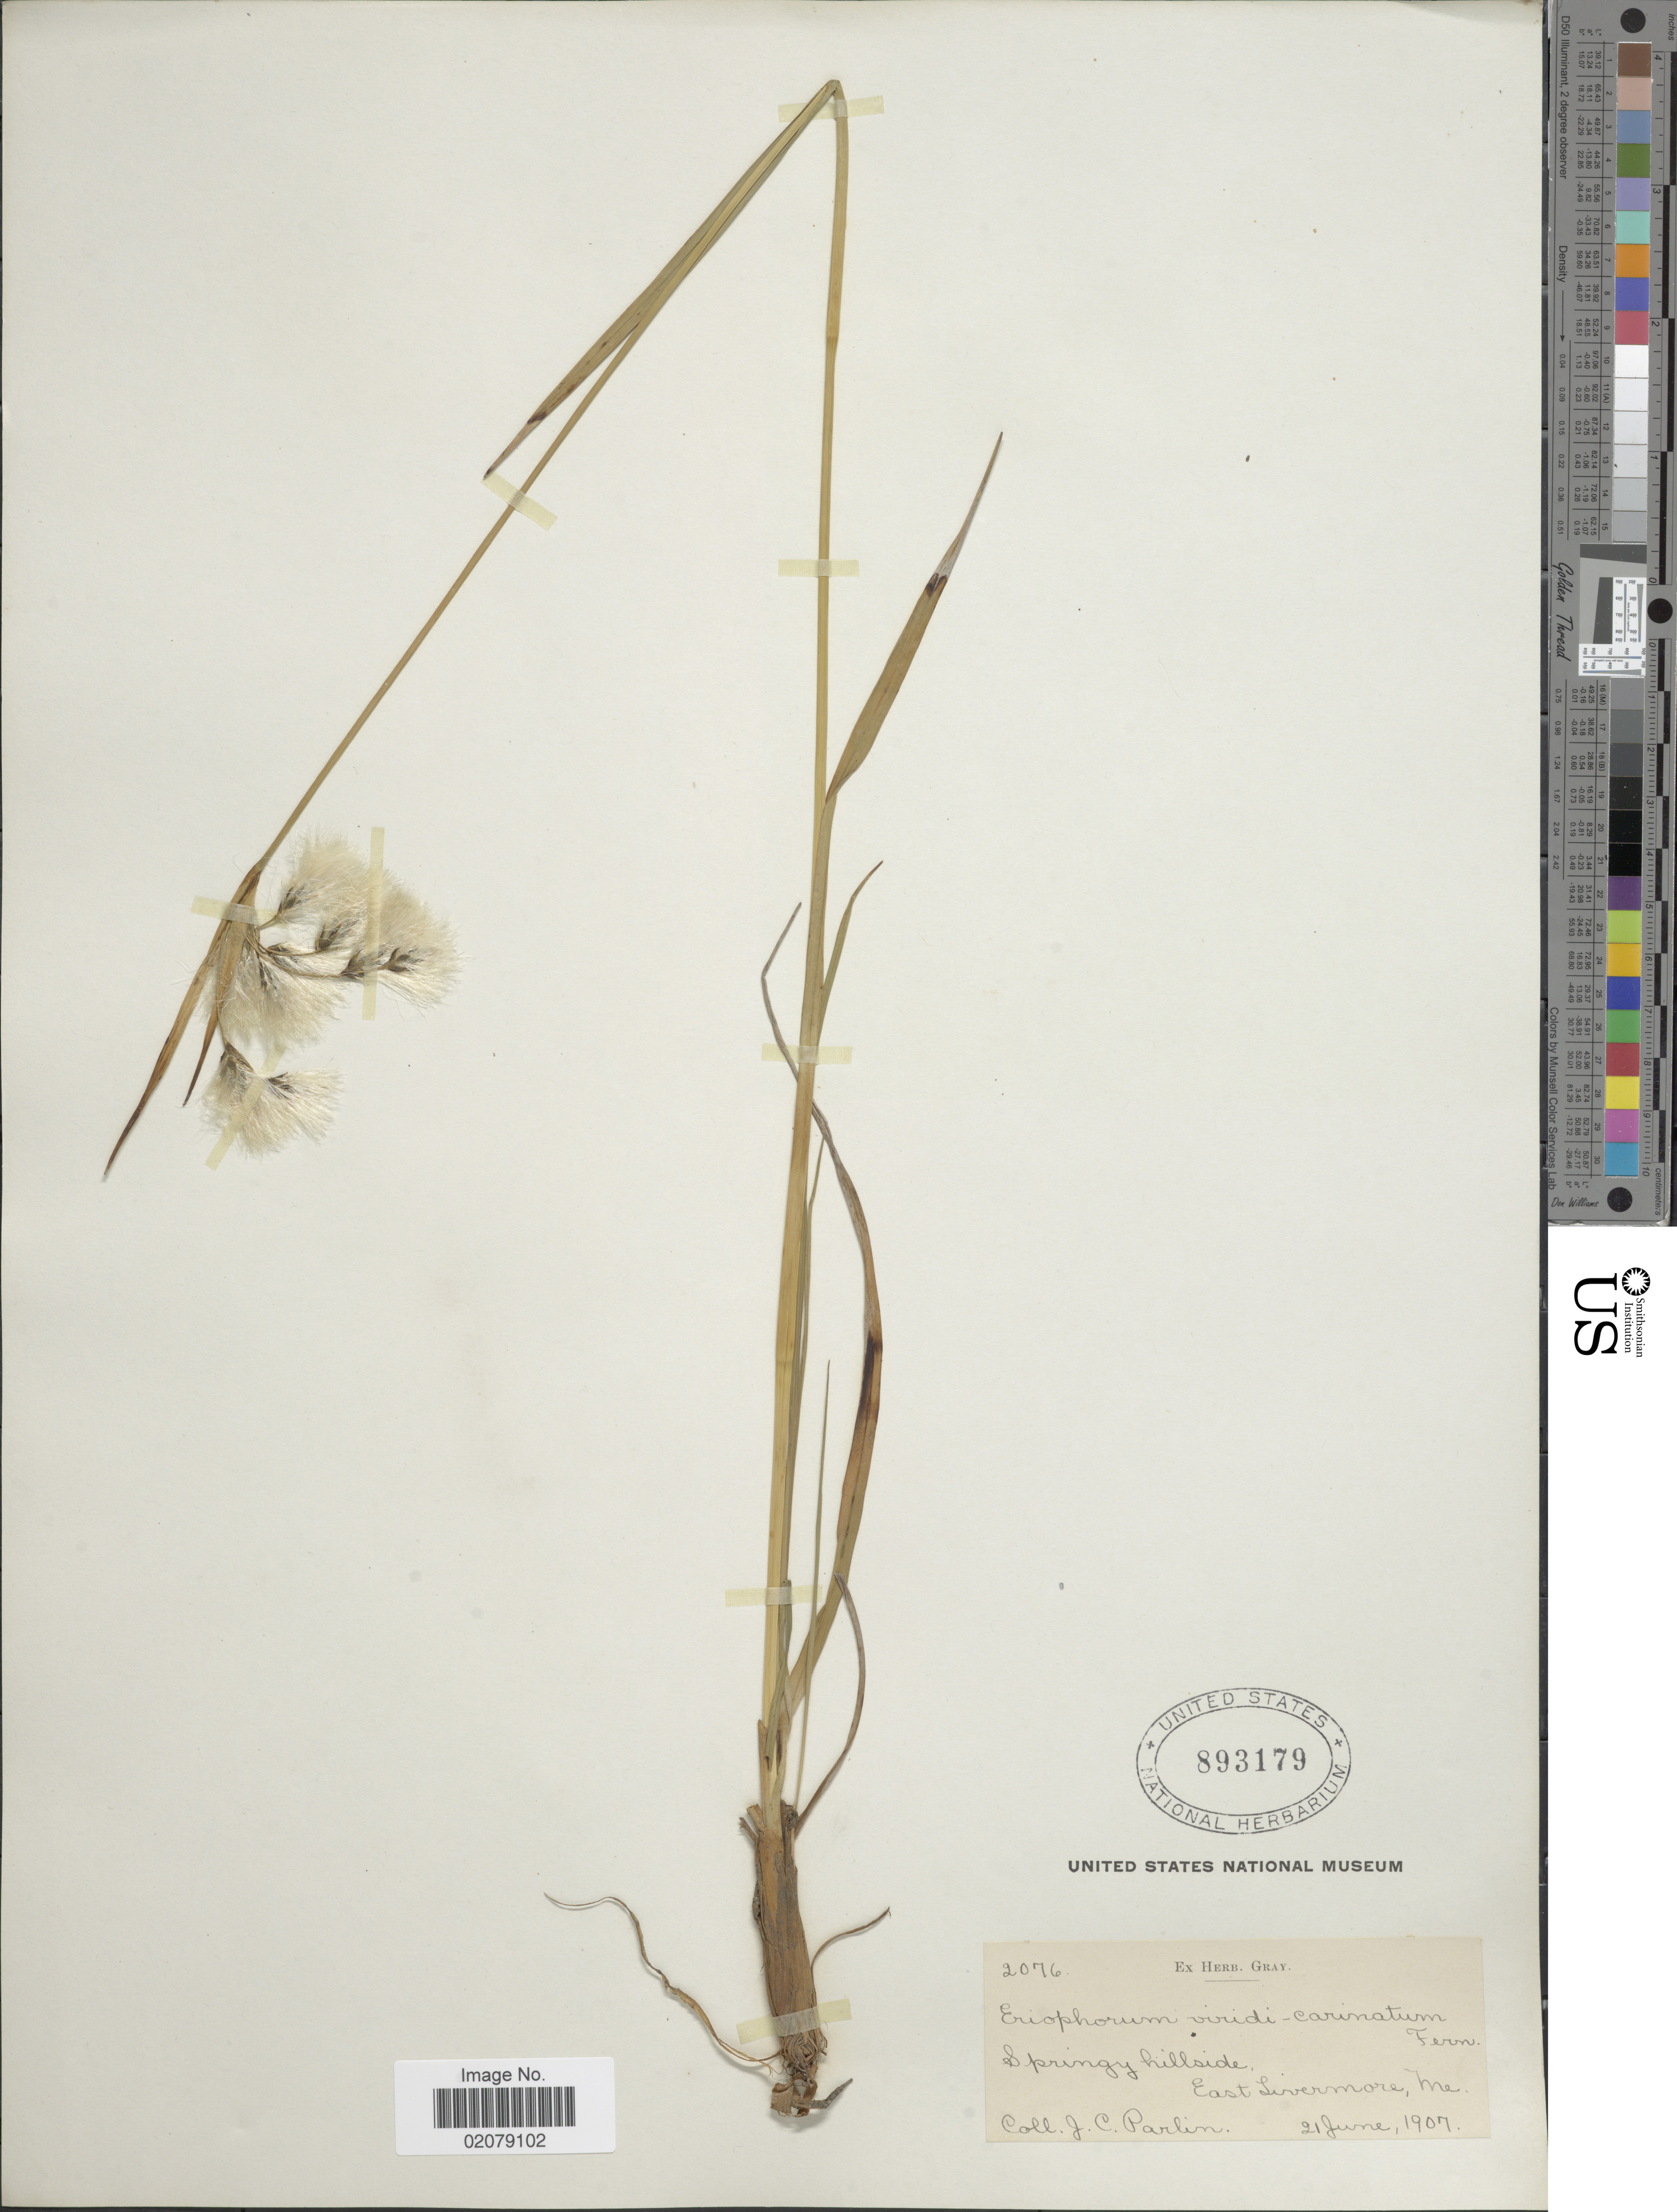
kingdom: Plantae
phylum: Tracheophyta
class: Liliopsida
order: Poales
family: Cyperaceae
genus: Eriophorum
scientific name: Eriophorum viridicarinatum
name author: (Englem.) Fernald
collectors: J. Parlin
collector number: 2076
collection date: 1907-06-21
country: United States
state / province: Maine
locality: Springy hillside, East Livermore, Me.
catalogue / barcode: US 893179